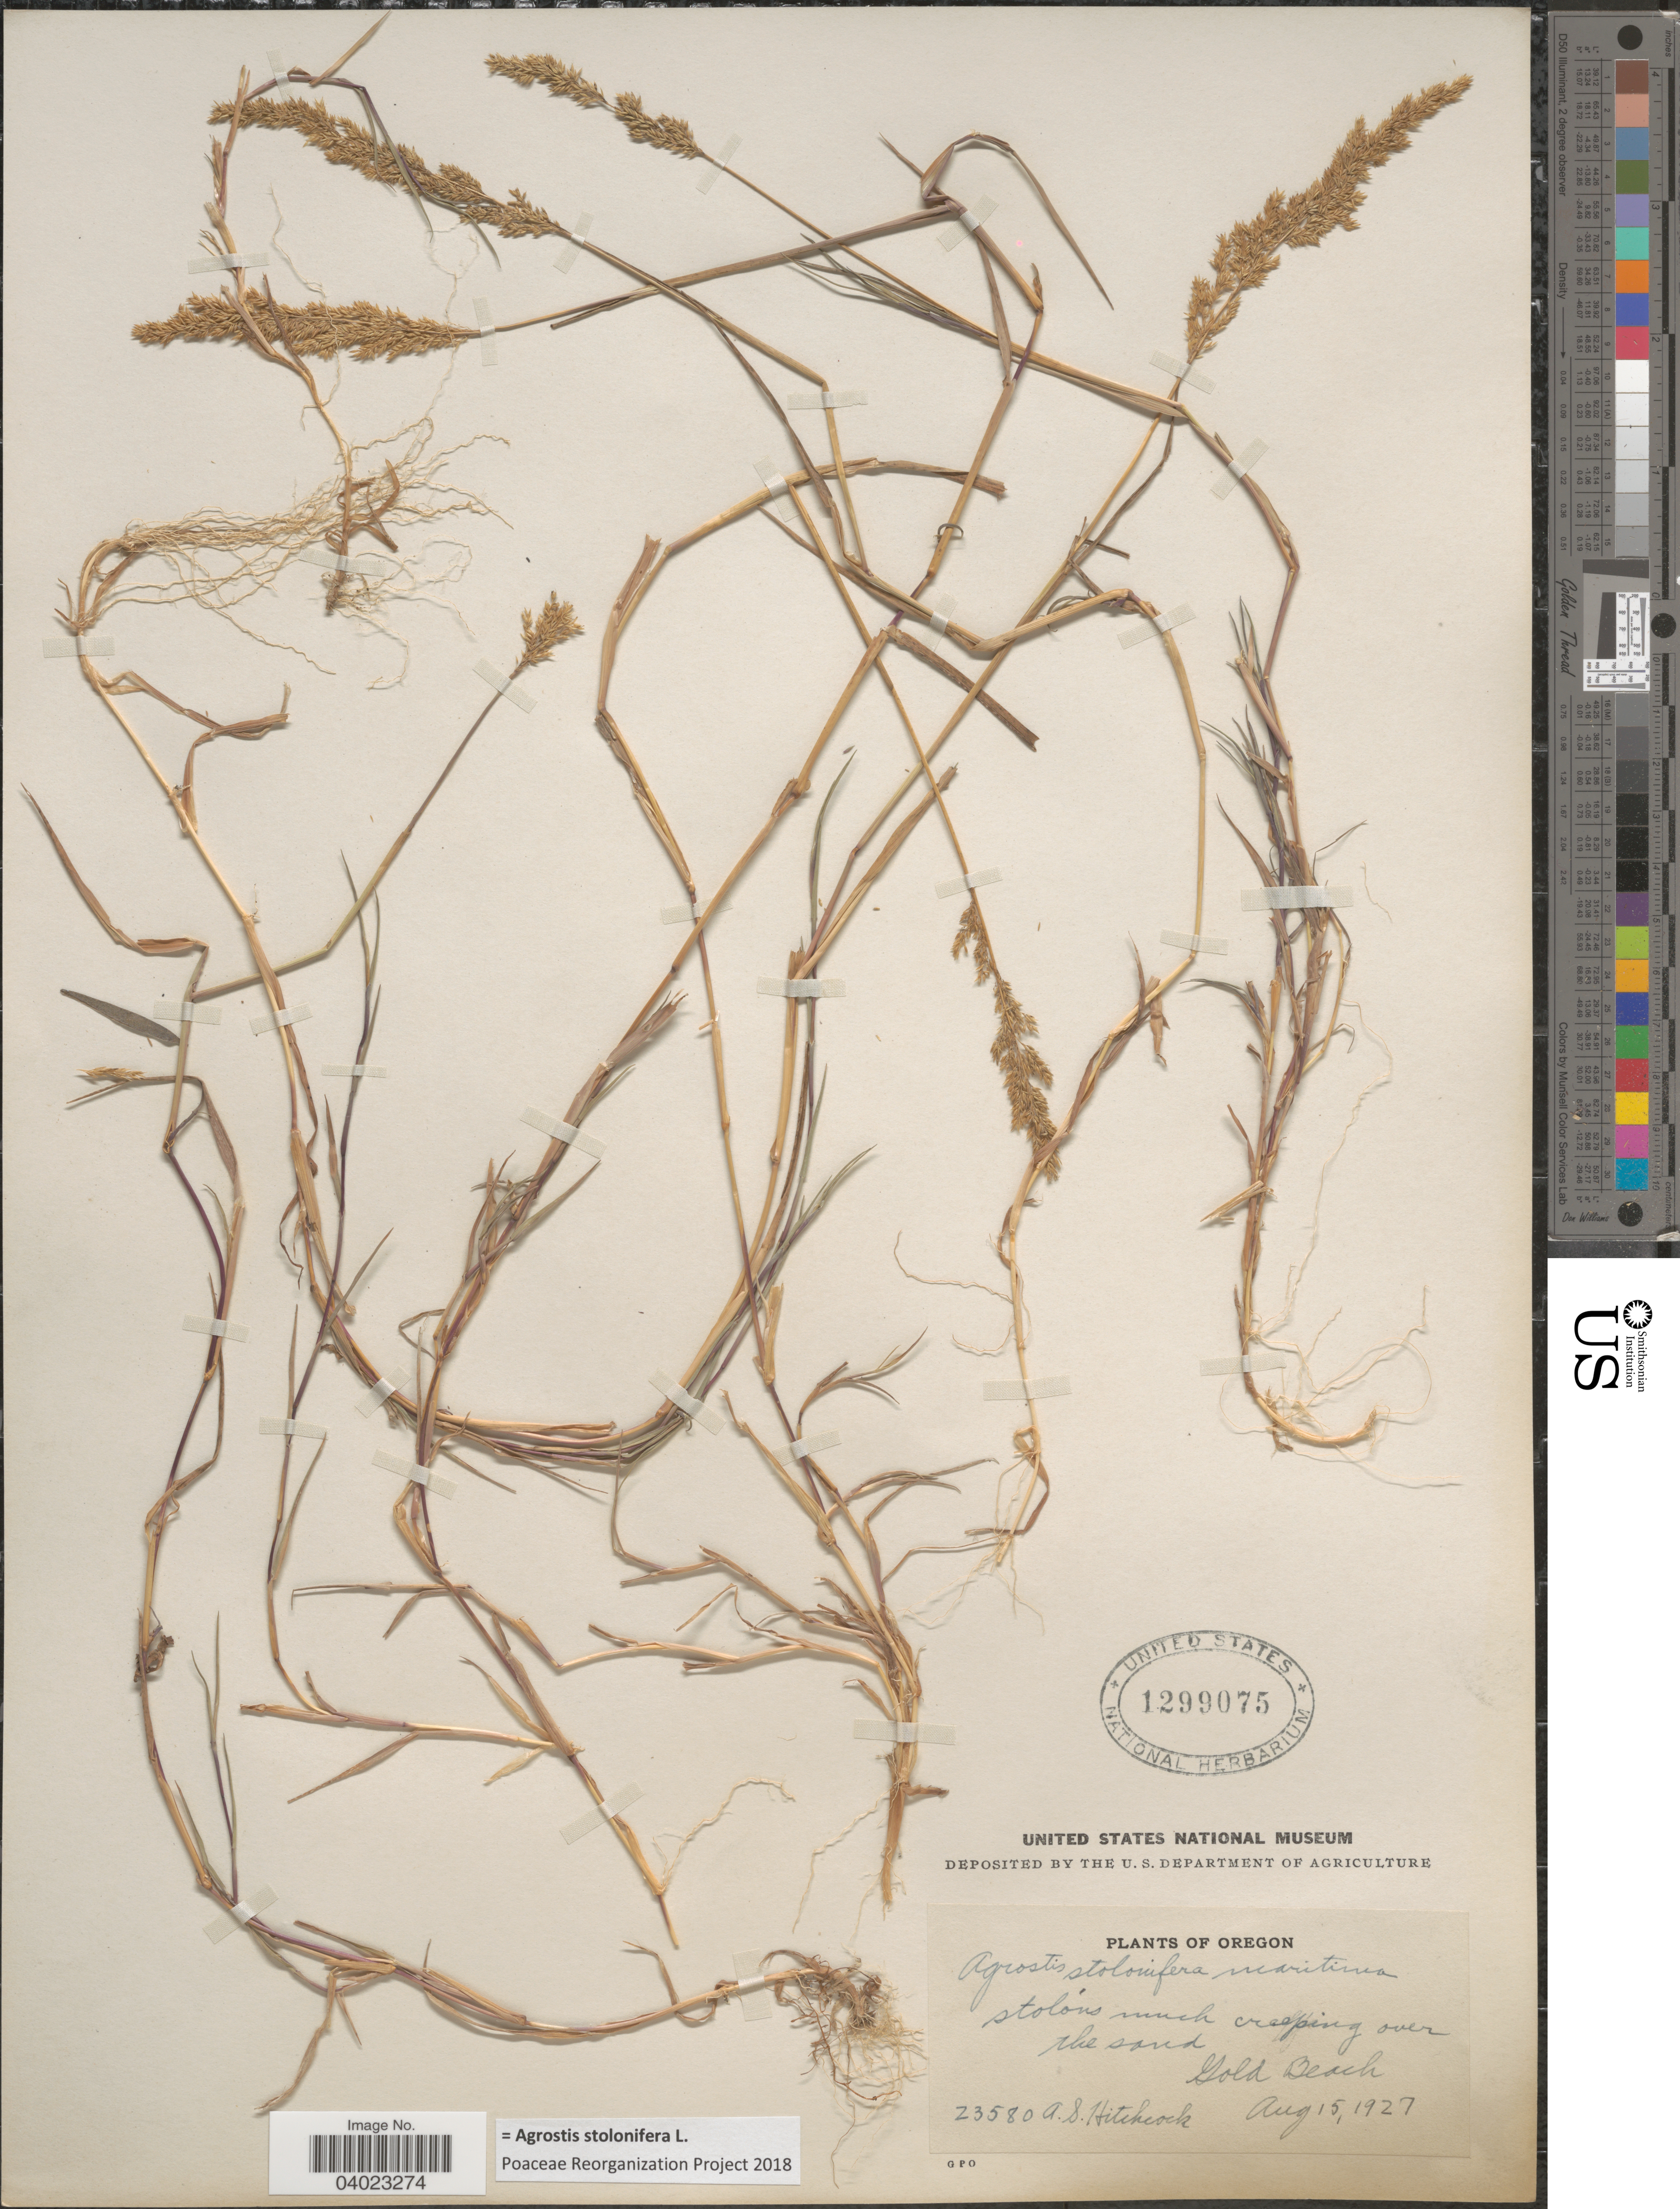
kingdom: Plantae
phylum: Tracheophyta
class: Liliopsida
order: Poales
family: Poaceae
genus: Agrostis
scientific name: Agrostis stolonifera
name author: L.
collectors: A. S. Hitchcock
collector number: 23580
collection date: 1927-08-15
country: United States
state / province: Oregon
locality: Gold Beach.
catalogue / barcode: US 1299075